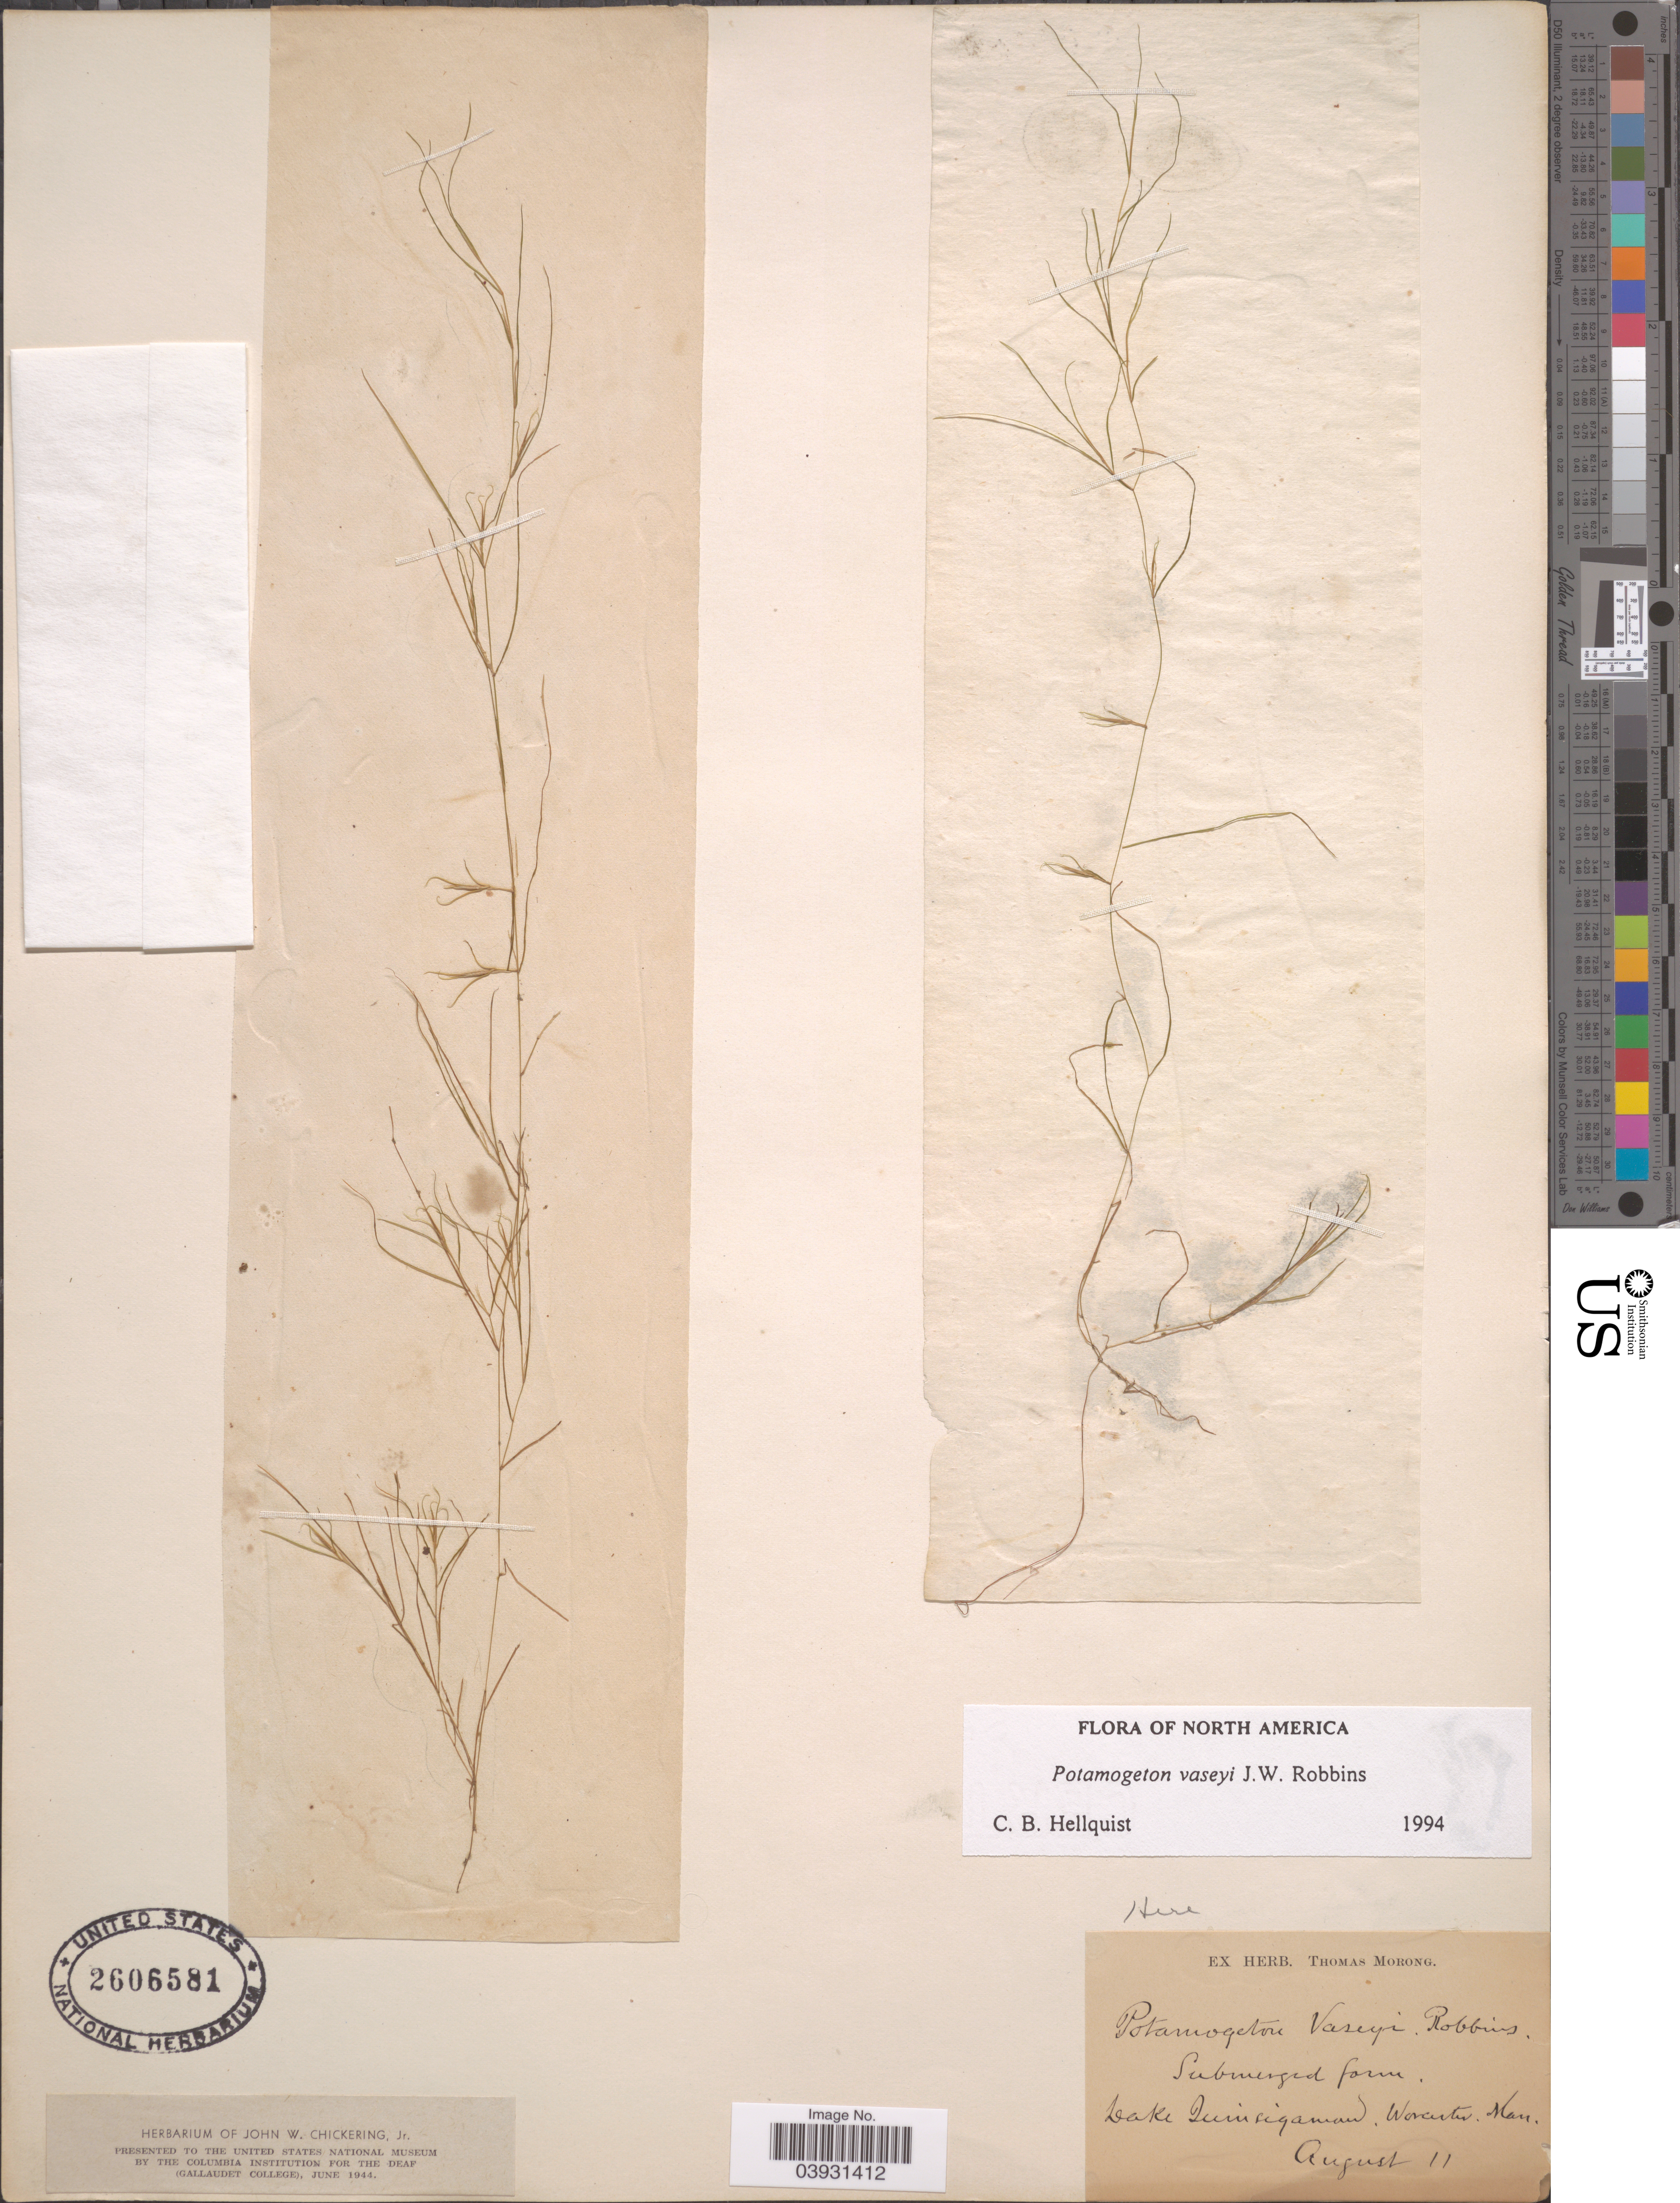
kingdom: Plantae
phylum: Tracheophyta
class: Liliopsida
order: Alismatales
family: Potamogetonaceae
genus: Potamogeton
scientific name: Potamogeton vaseyi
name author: J.W. Robbins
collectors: ex Herb. T. Morong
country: United States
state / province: Massachusetts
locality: Lake Quinsigamond. Worcester.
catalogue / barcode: US 2606581